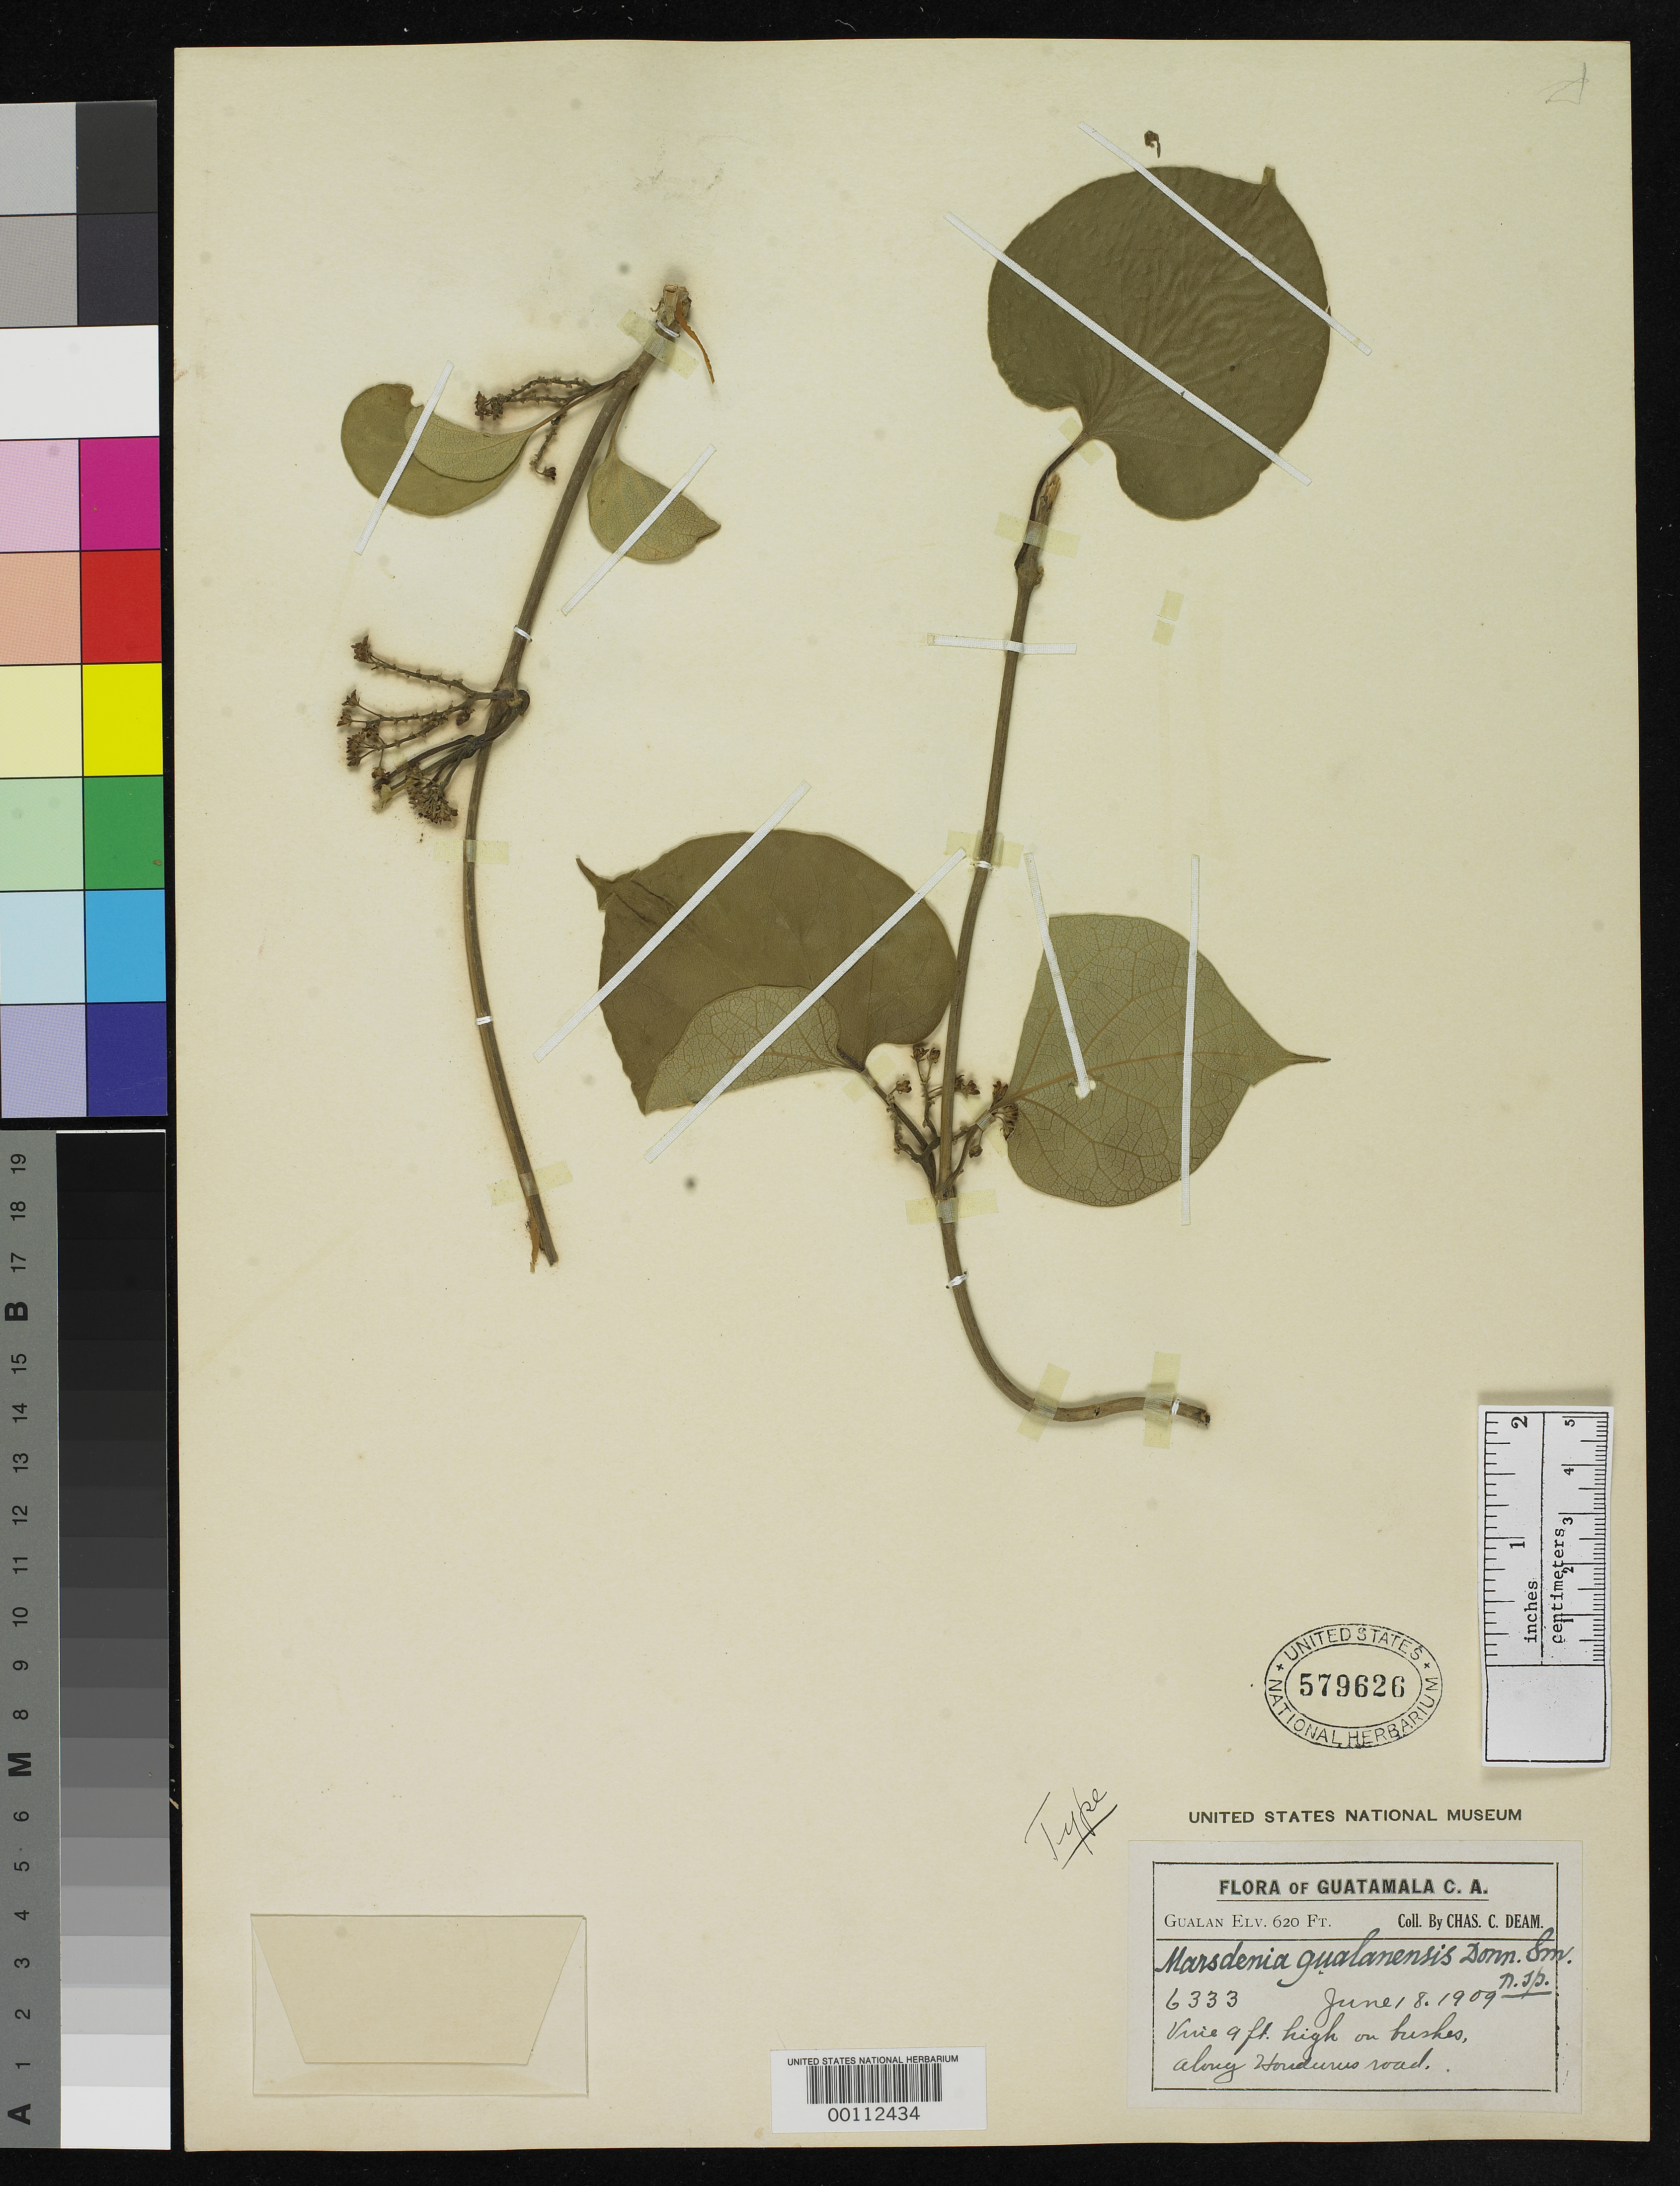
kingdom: Plantae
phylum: Tracheophyta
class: Magnoliopsida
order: Gentianales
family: Apocynaceae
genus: Marsdenia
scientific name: Marsdenia gualanensis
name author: Donn. Sm.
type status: Holotype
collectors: C. C. Deam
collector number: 6333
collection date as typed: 18 Jun 1909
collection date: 1909-06-18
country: Guatemala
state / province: Zacapa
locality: Near Gualan.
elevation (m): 186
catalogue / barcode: US 579626